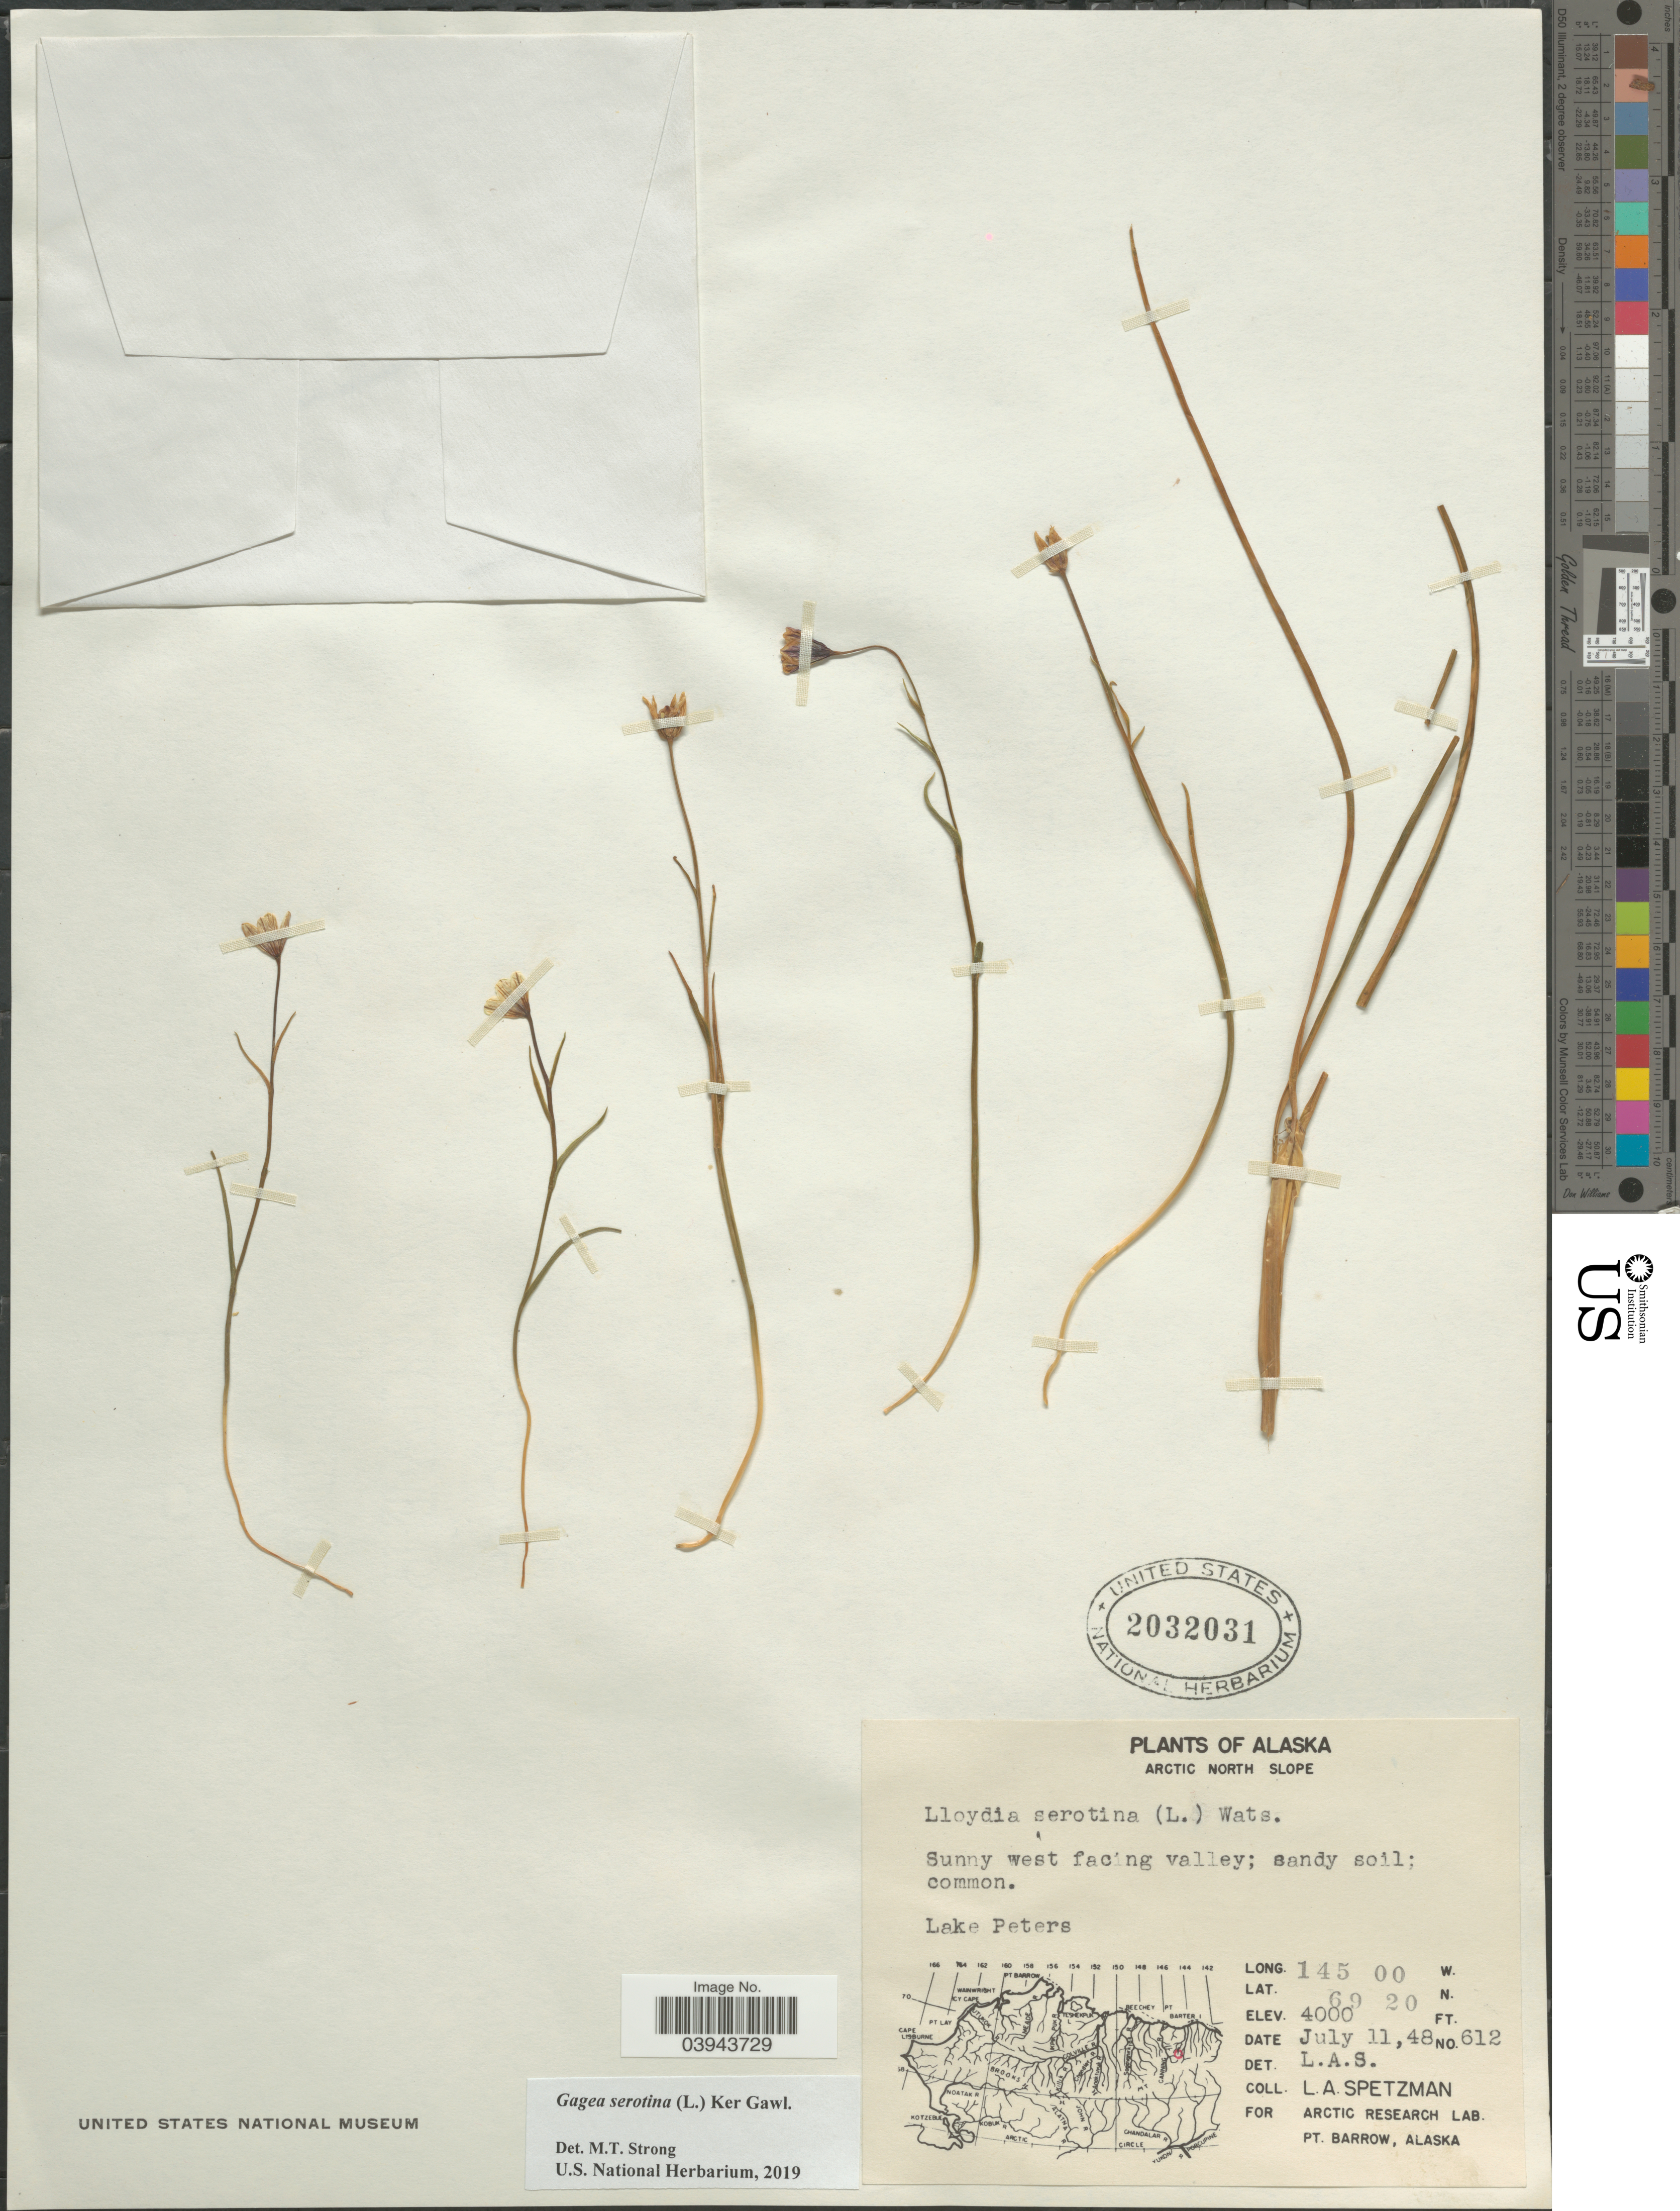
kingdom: Plantae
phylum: Tracheophyta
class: Liliopsida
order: Liliales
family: Liliaceae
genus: Lloydia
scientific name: Lloydia serotina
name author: (L.) Salisb. ex Rchb.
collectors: L. Spetzman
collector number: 612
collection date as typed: Transcribed d/m/y: 11/7/48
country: United States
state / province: Alaska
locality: Arctic North Slope. Lake Peters.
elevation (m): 1219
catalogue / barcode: US 2032031